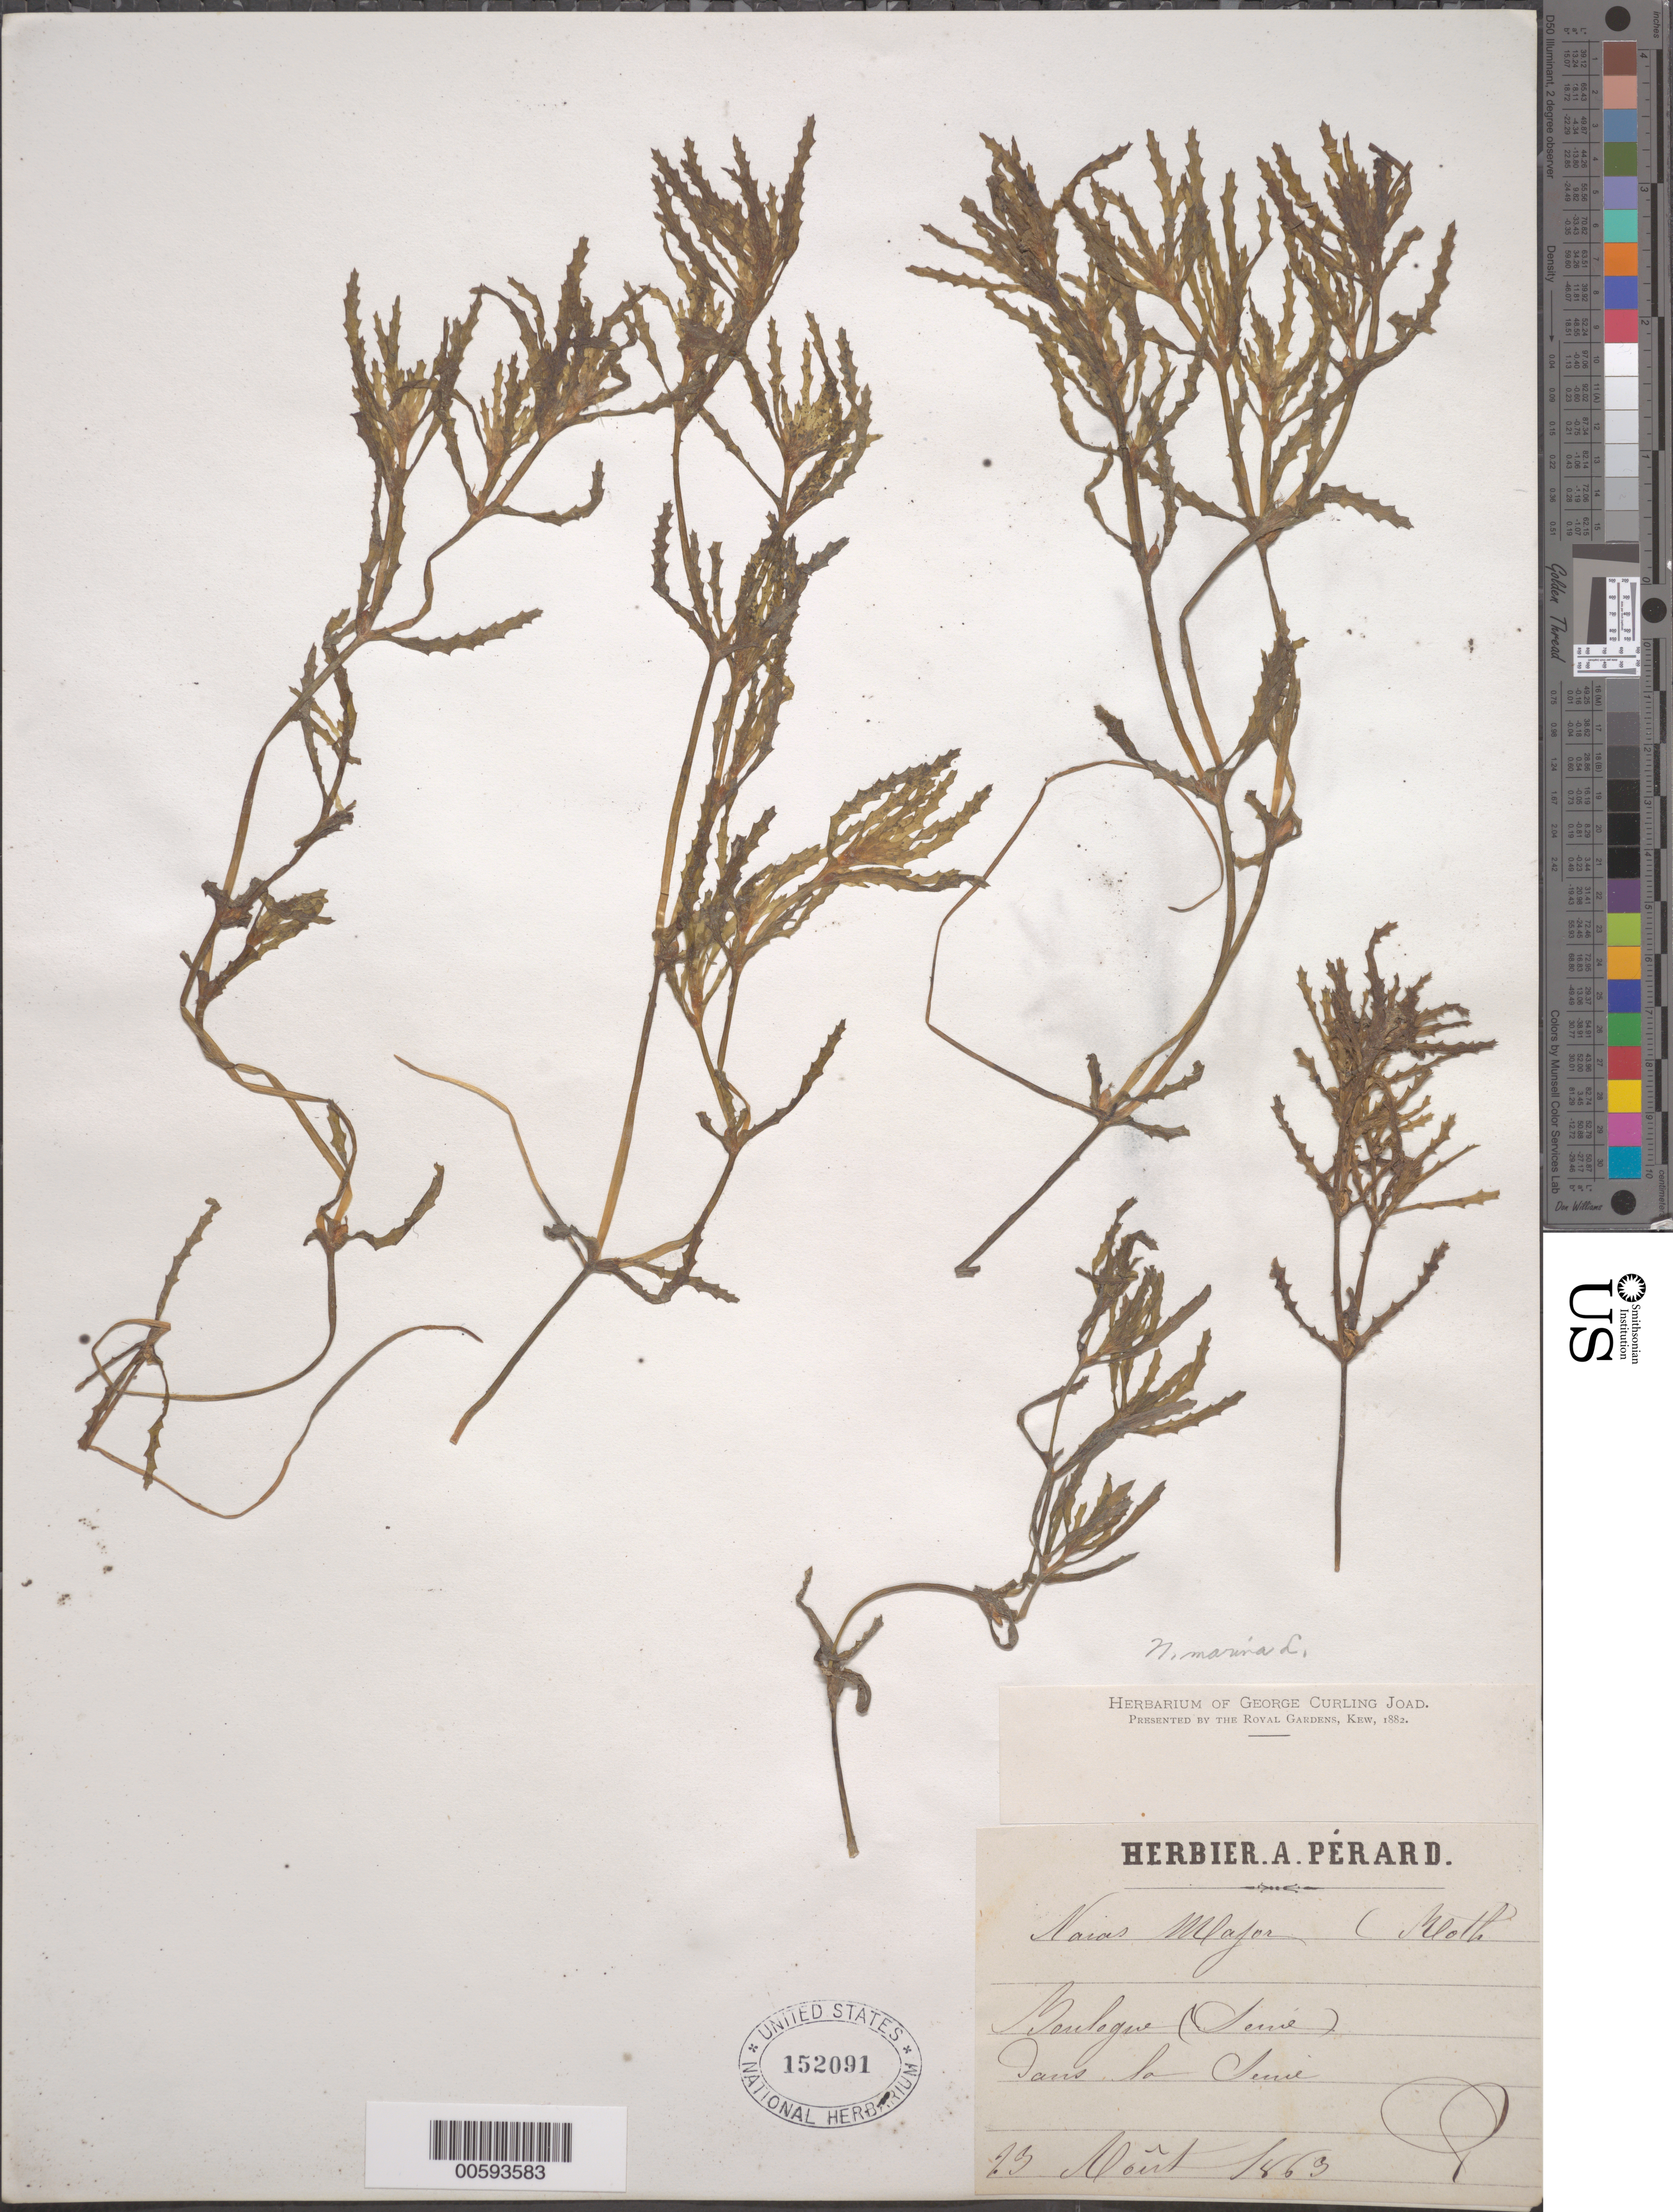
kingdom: Plantae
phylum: Tracheophyta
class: Liliopsida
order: Alismatales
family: Hydrocharitaceae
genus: Najas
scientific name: Najas major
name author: All.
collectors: A. Perard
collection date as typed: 23 Aug 1863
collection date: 1863-08-23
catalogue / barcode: US 152091